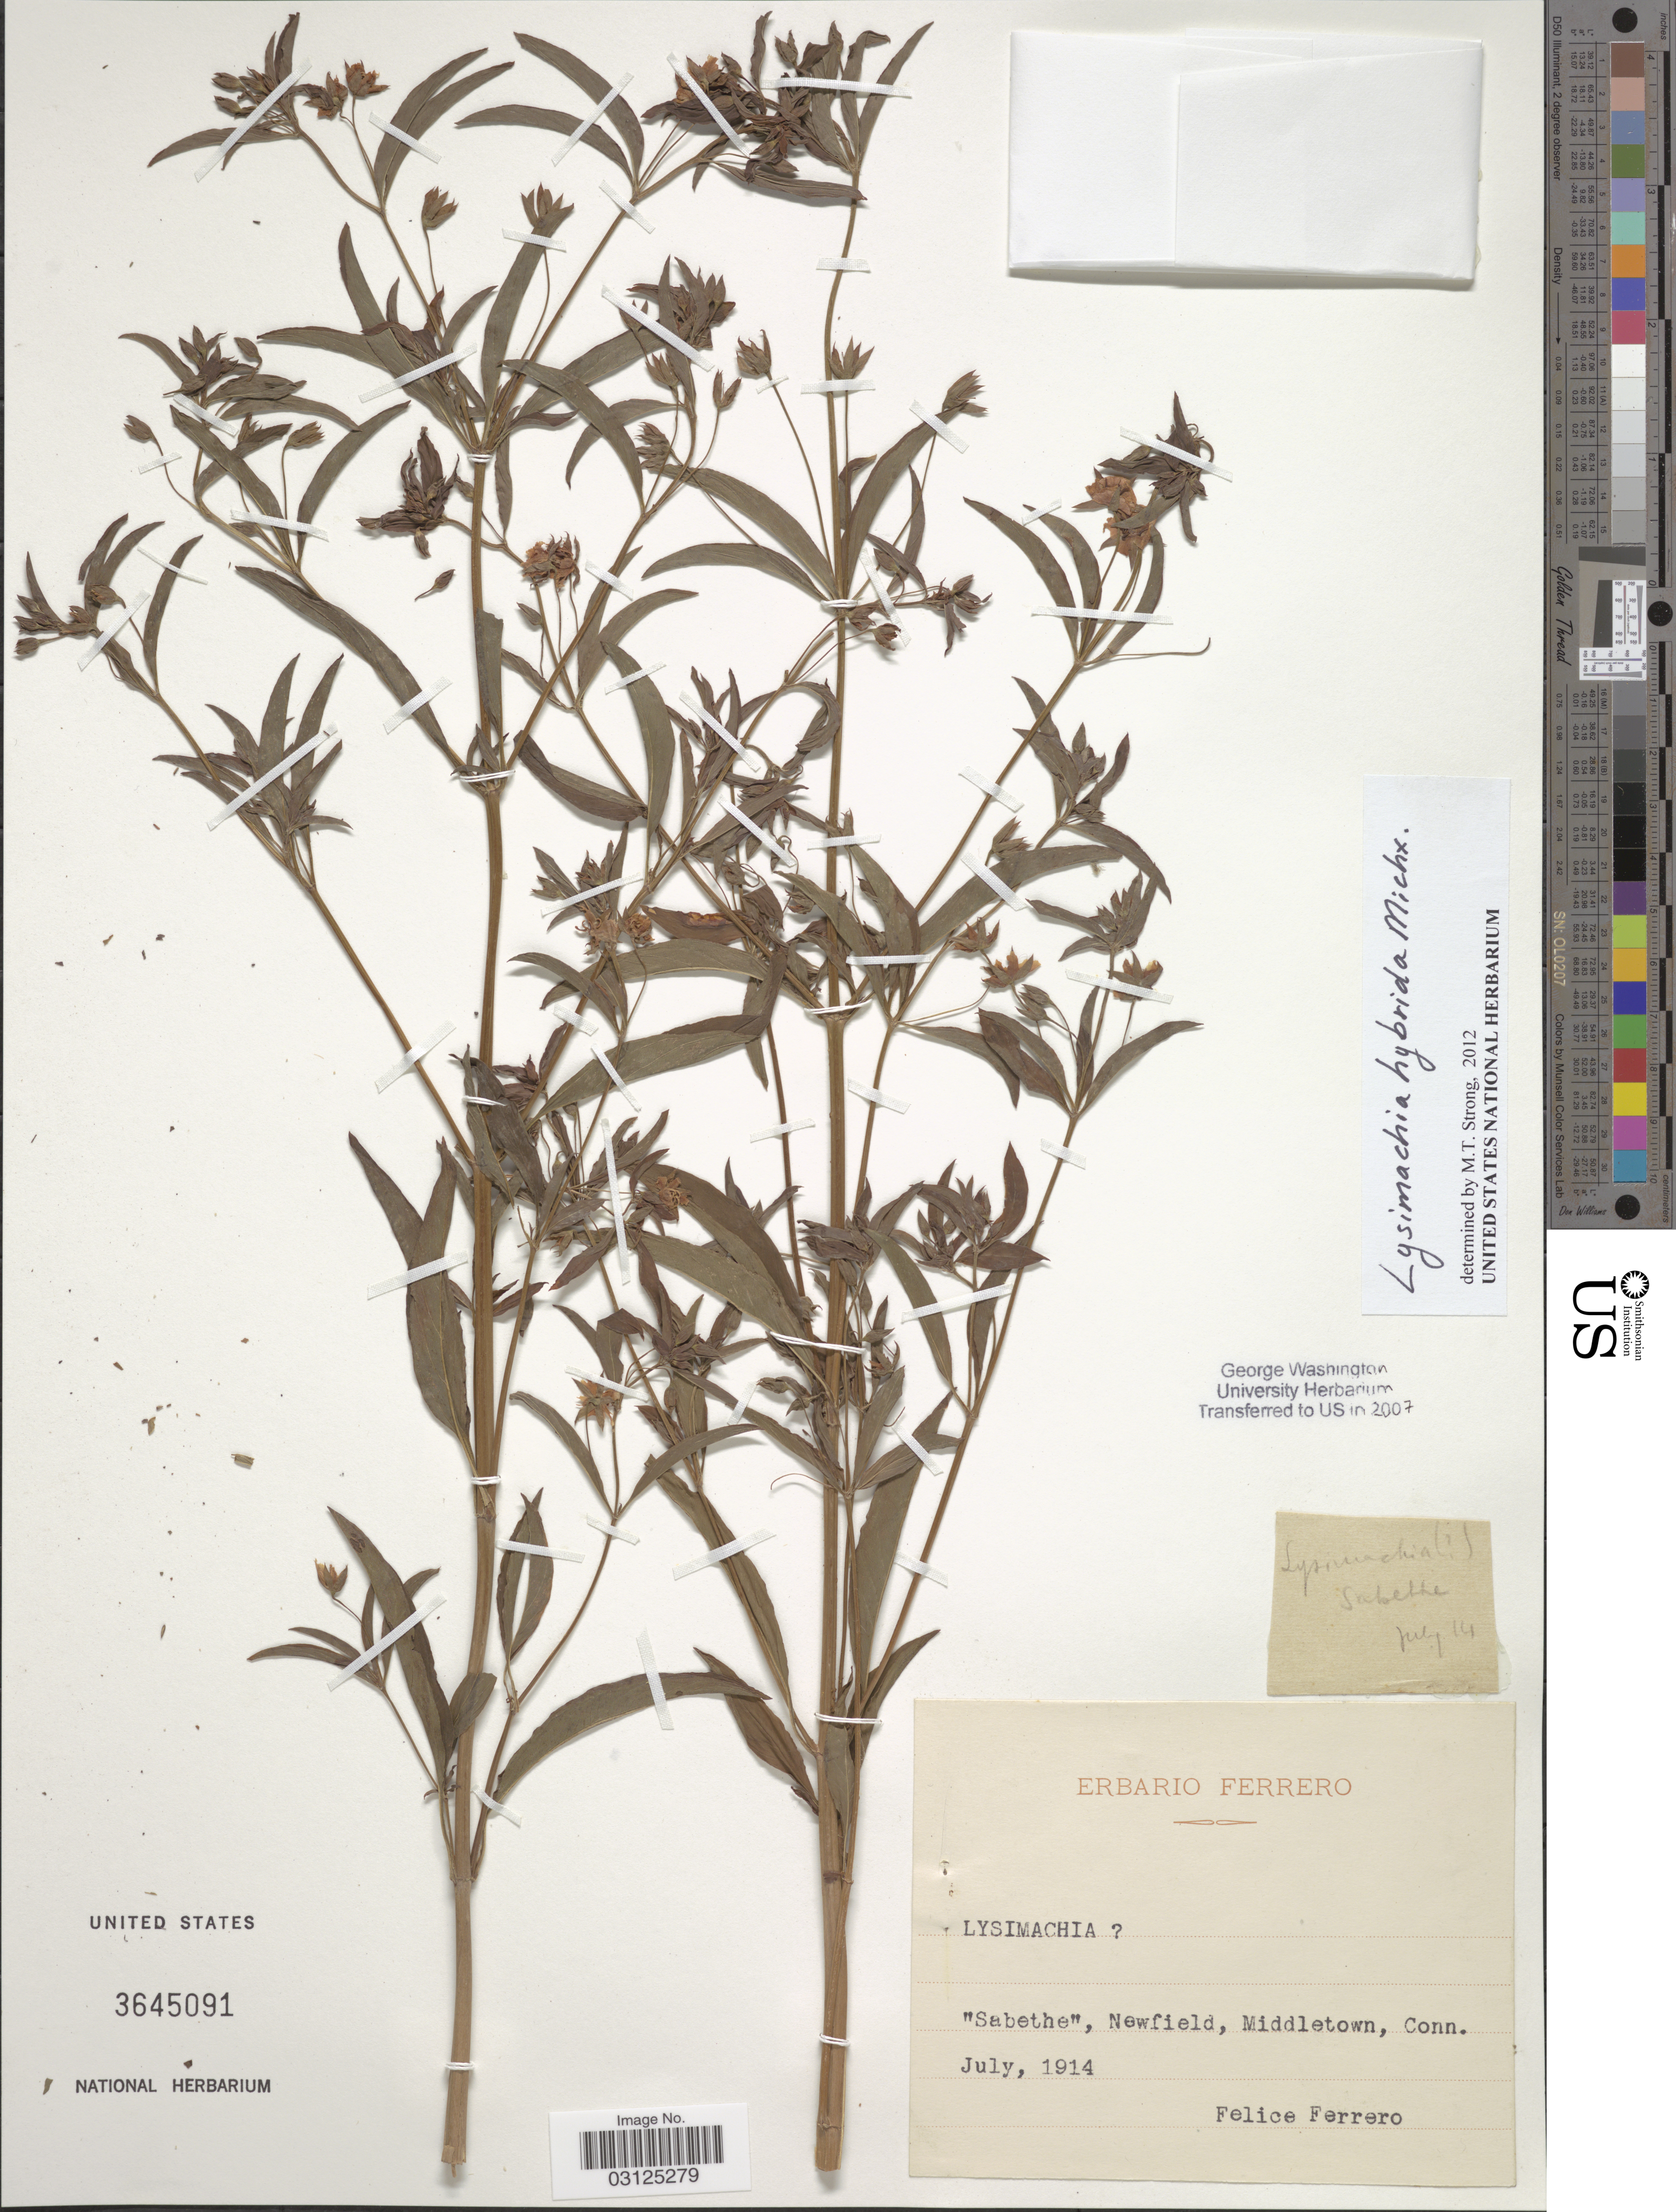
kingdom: Plantae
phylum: Tracheophyta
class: Magnoliopsida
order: Ericales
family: Primulaceae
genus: Lysimachia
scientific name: Lysimachia hybrida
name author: Michx.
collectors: F. Ferrero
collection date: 1914-07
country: United States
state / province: Connecticut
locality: Newfield, Middletown.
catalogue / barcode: US 3645091